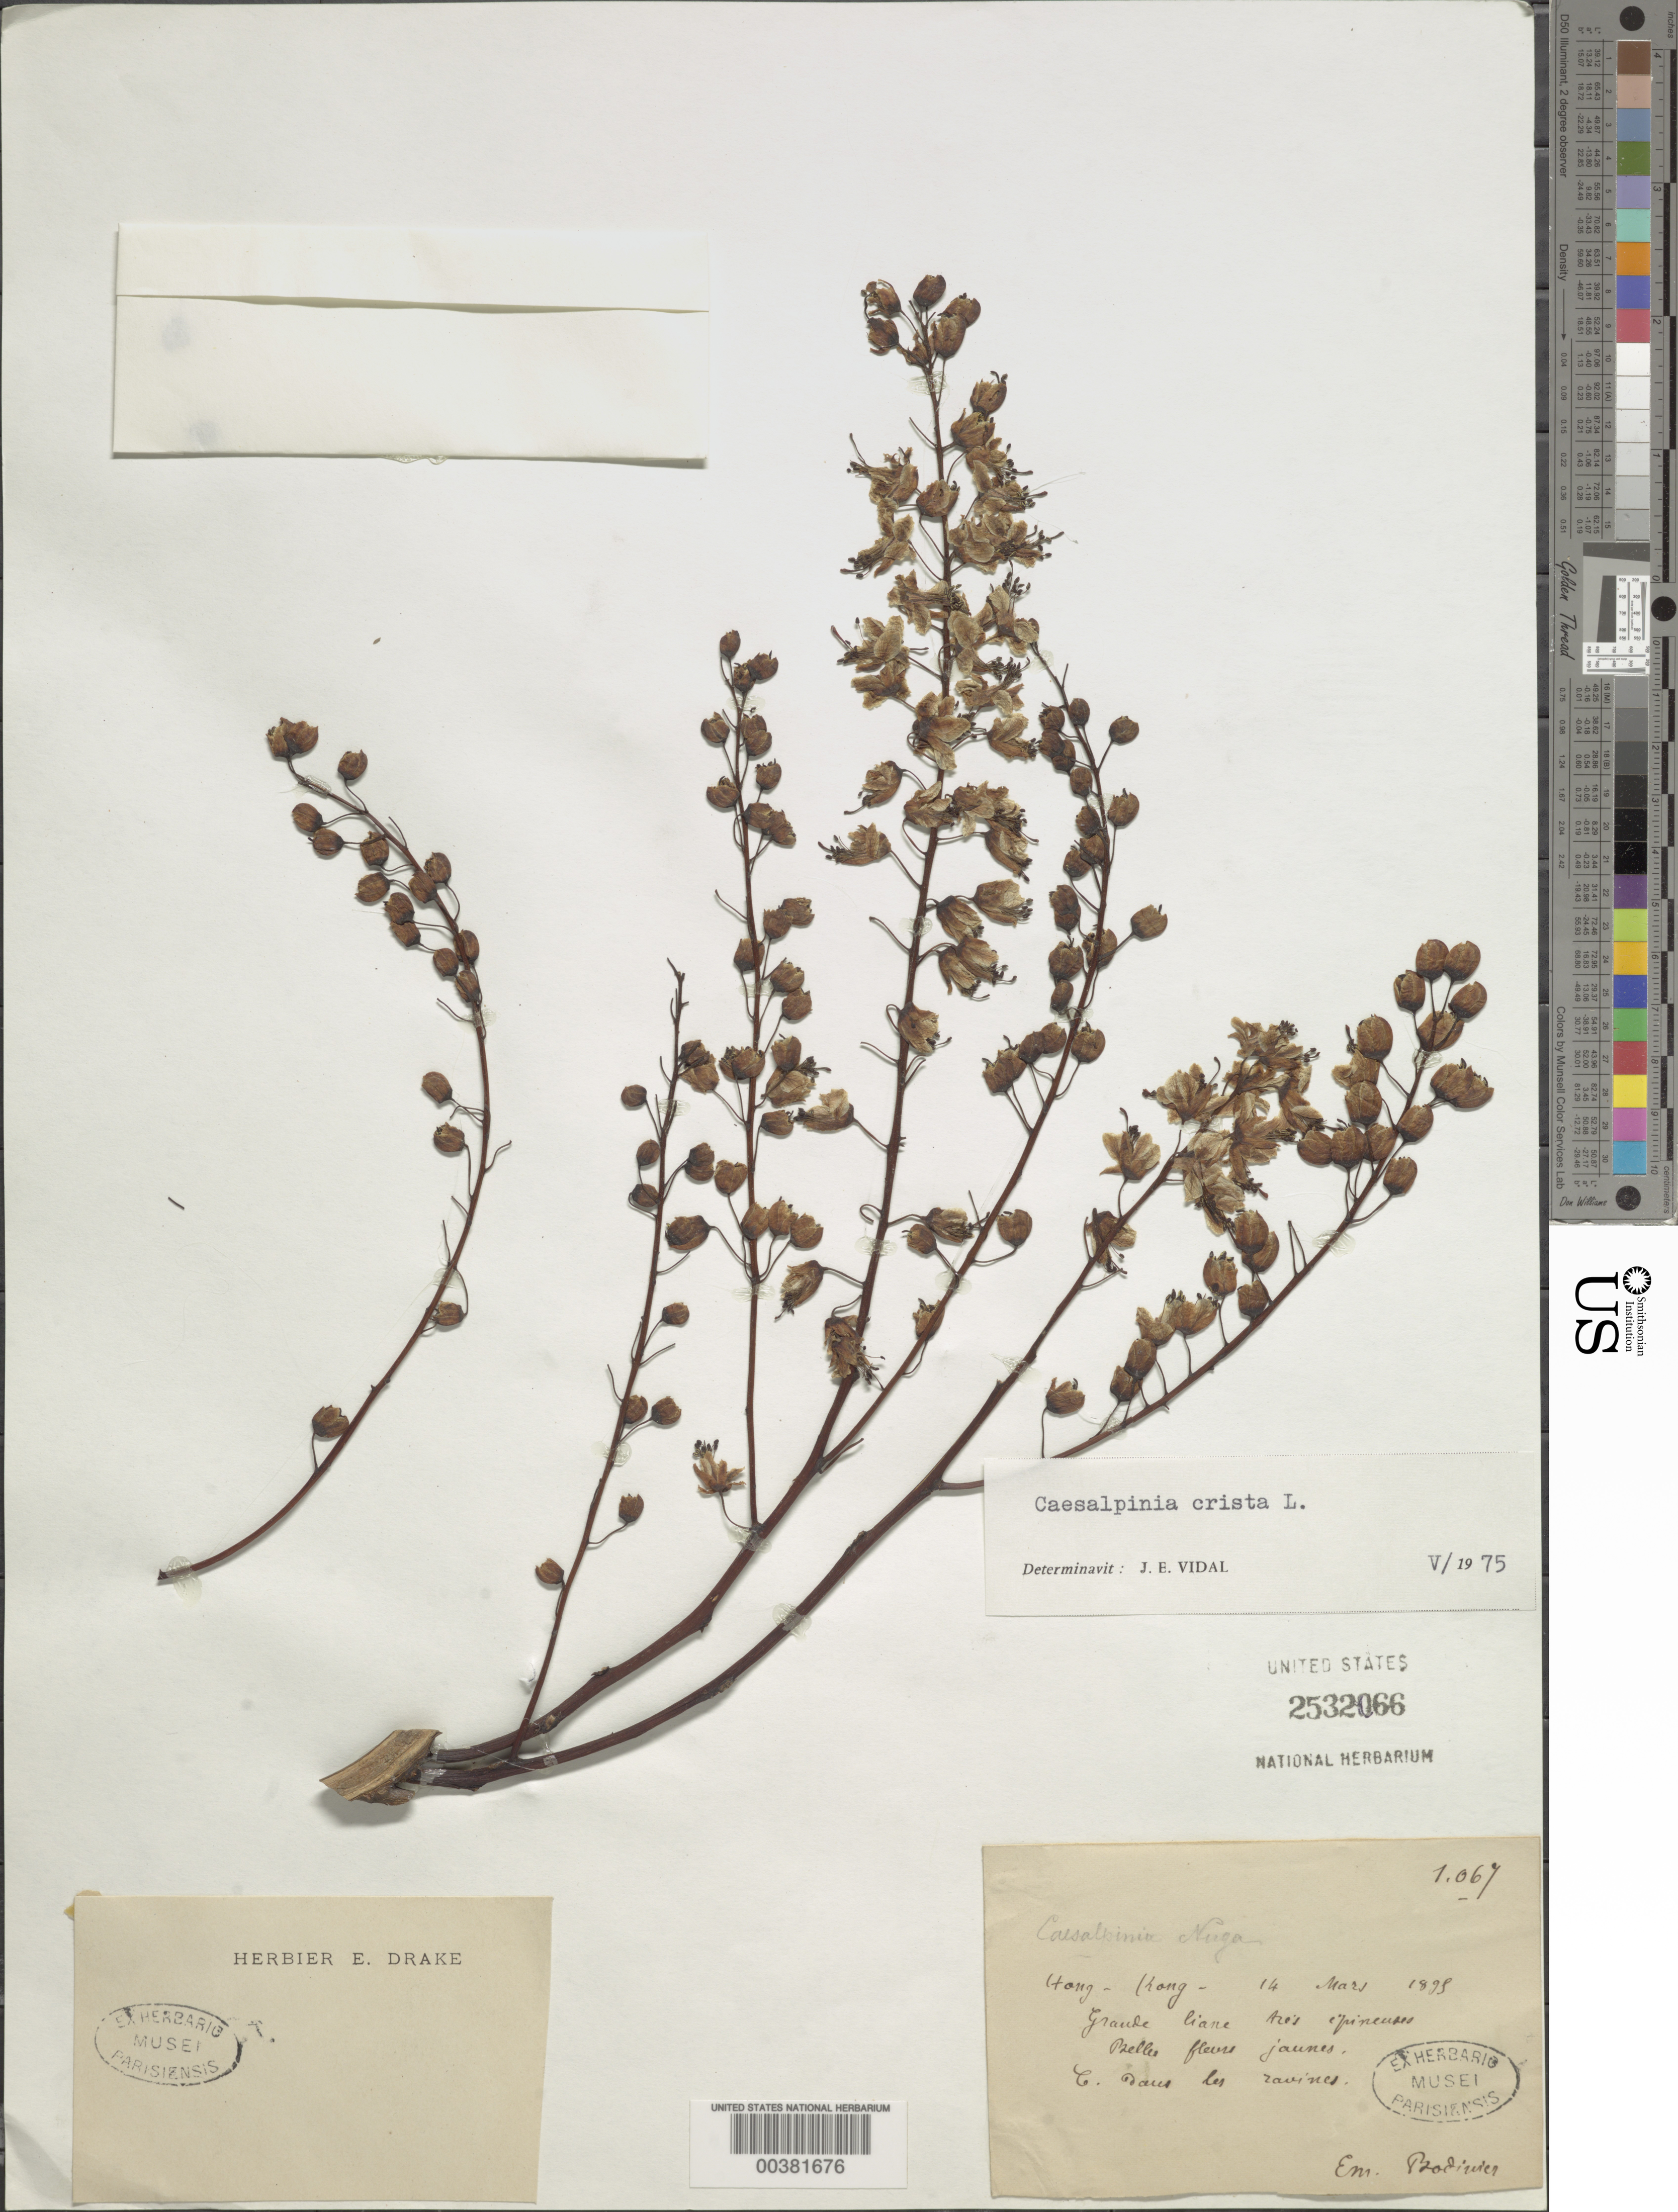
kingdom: Plantae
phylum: Tracheophyta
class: Magnoliopsida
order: Fabales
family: Fabaceae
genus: Ticanto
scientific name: Ticanto crista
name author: (L.) R. Clark & Gagnon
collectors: E. Bodinier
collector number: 1067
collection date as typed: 14 Mar 1898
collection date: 1898-03-14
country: China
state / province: Hong Kong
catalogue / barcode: US 2532066